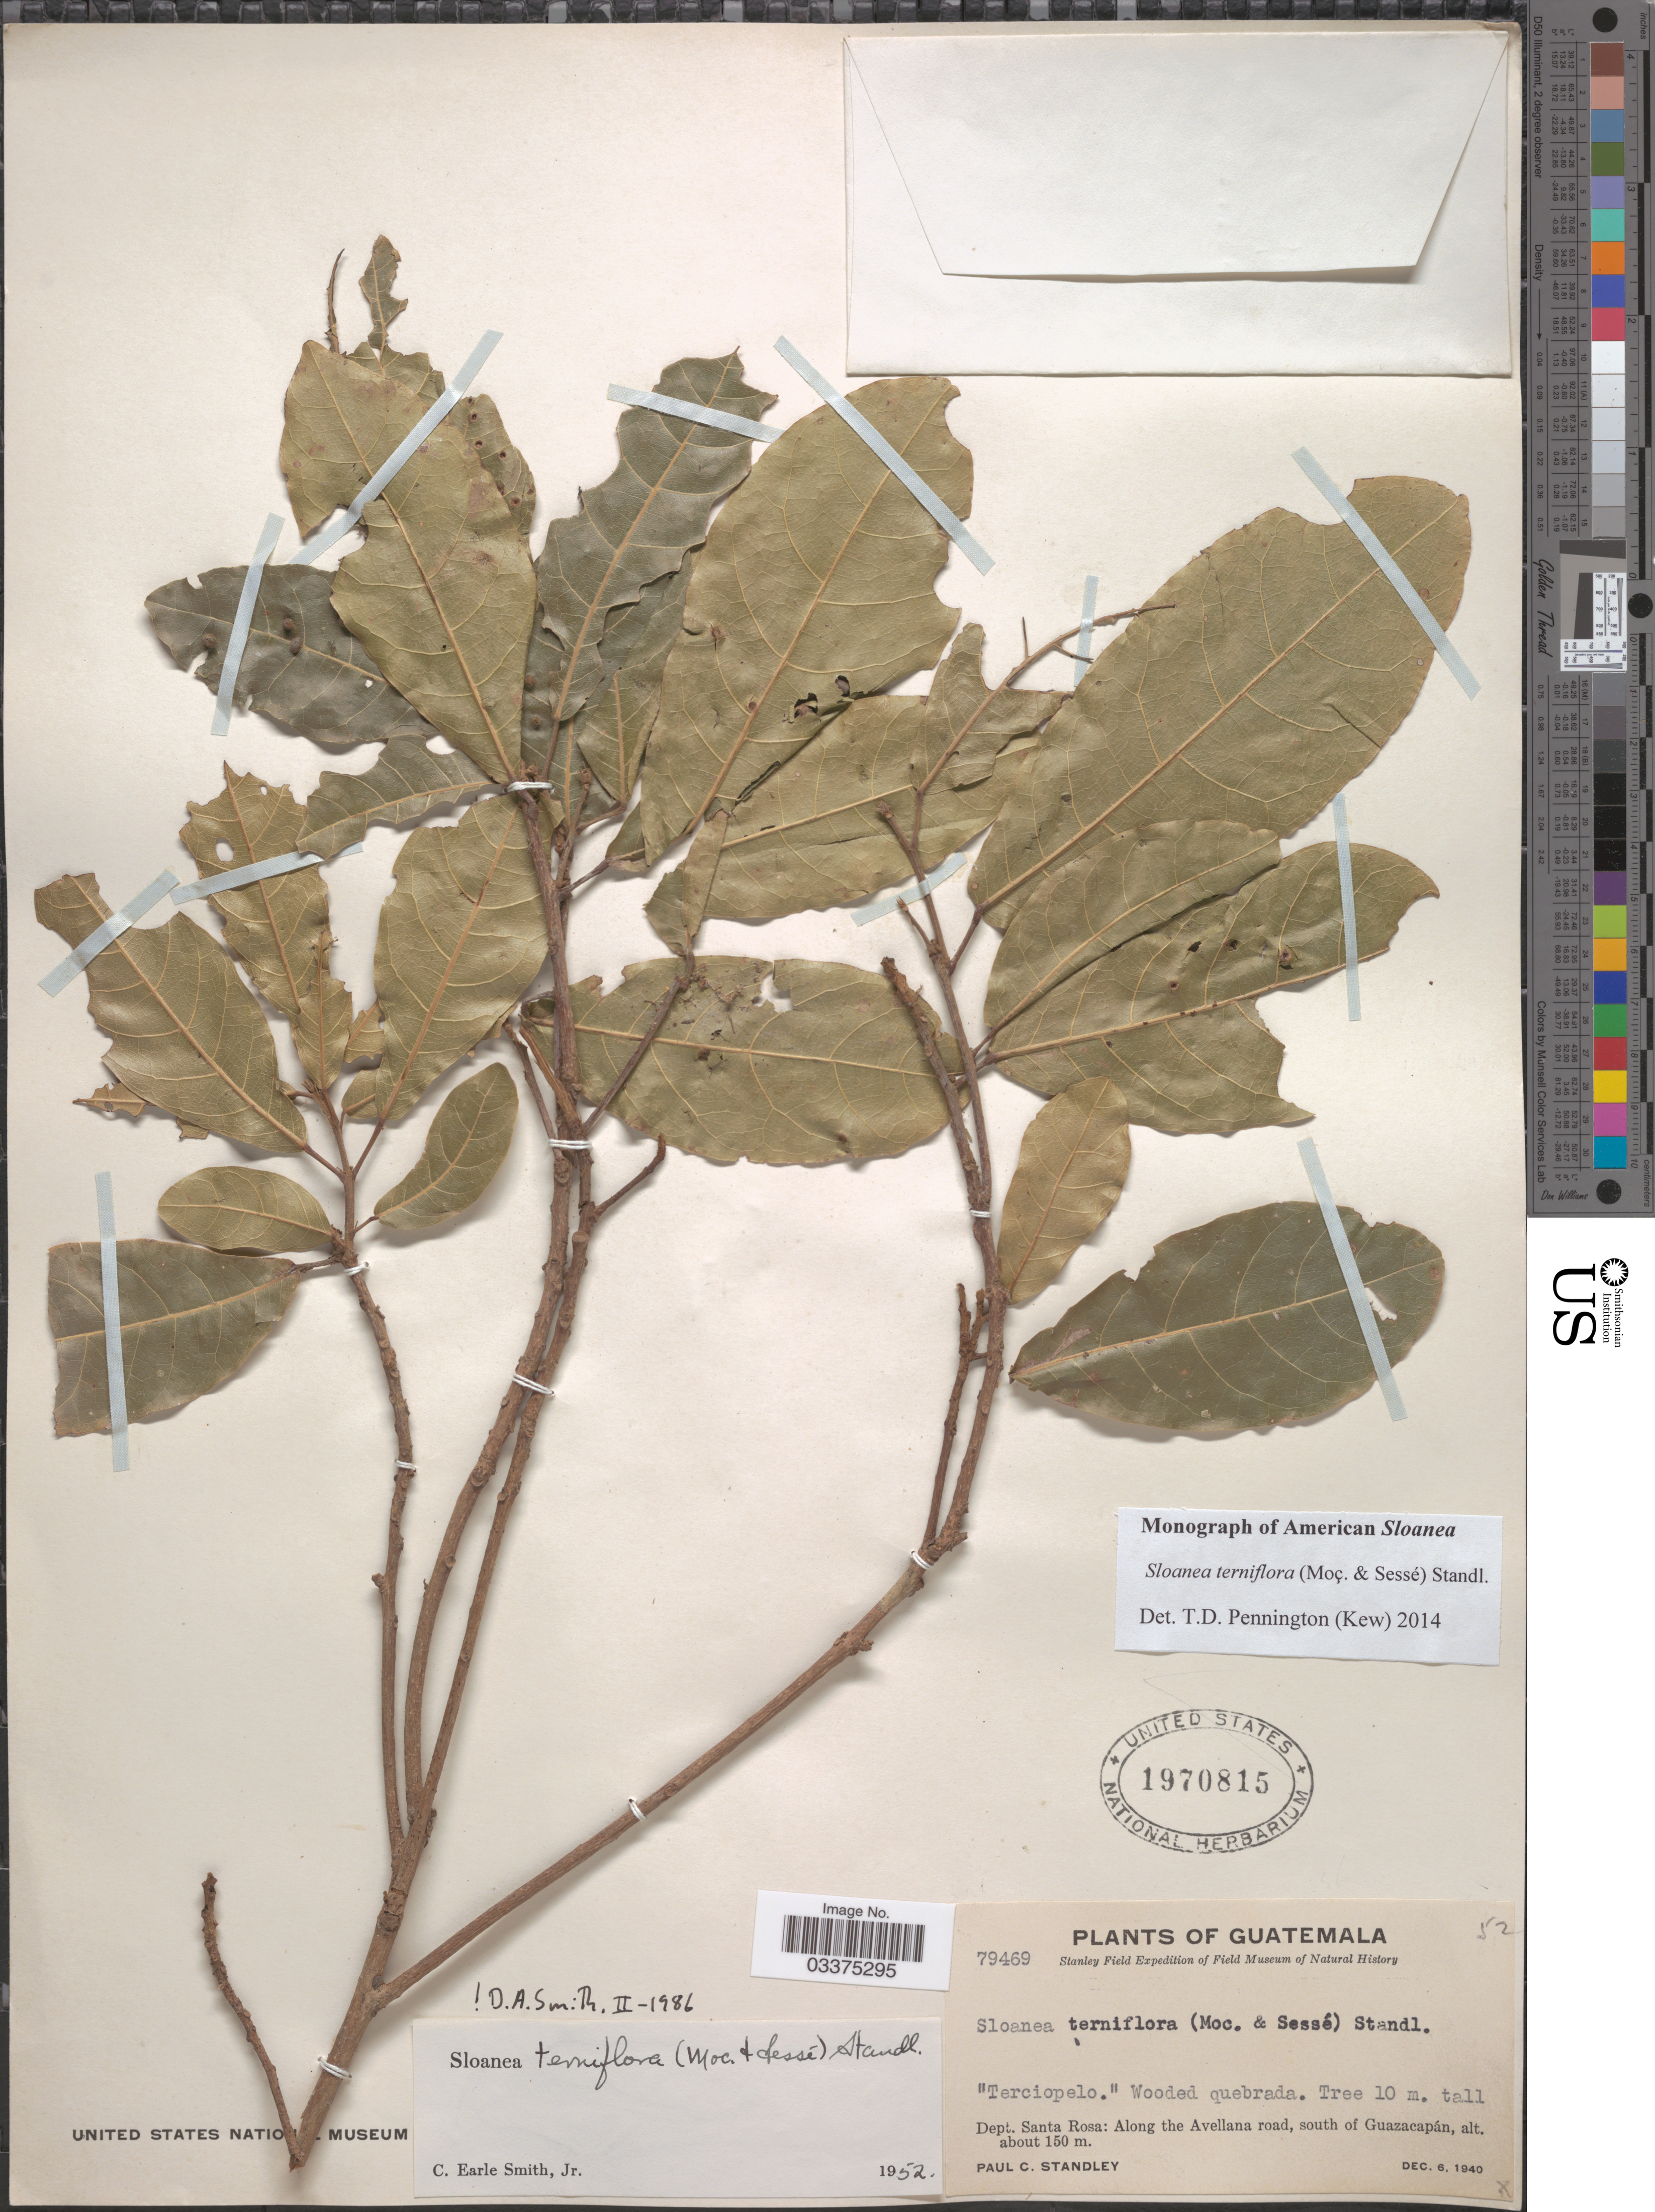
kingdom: Plantae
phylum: Tracheophyta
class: Magnoliopsida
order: Oxalidales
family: Elaeocarpaceae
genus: Sloanea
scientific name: Sloanea terniflora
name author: (Moc. & Sessé ex DC.) Standl.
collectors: P. C. Standley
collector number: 79469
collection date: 1940-12-06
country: Guatemala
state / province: Santa Rosa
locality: Dept. Santa Rosa: Along the Avellana road, south of Guazacapán.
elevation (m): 150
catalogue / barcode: US 1970815